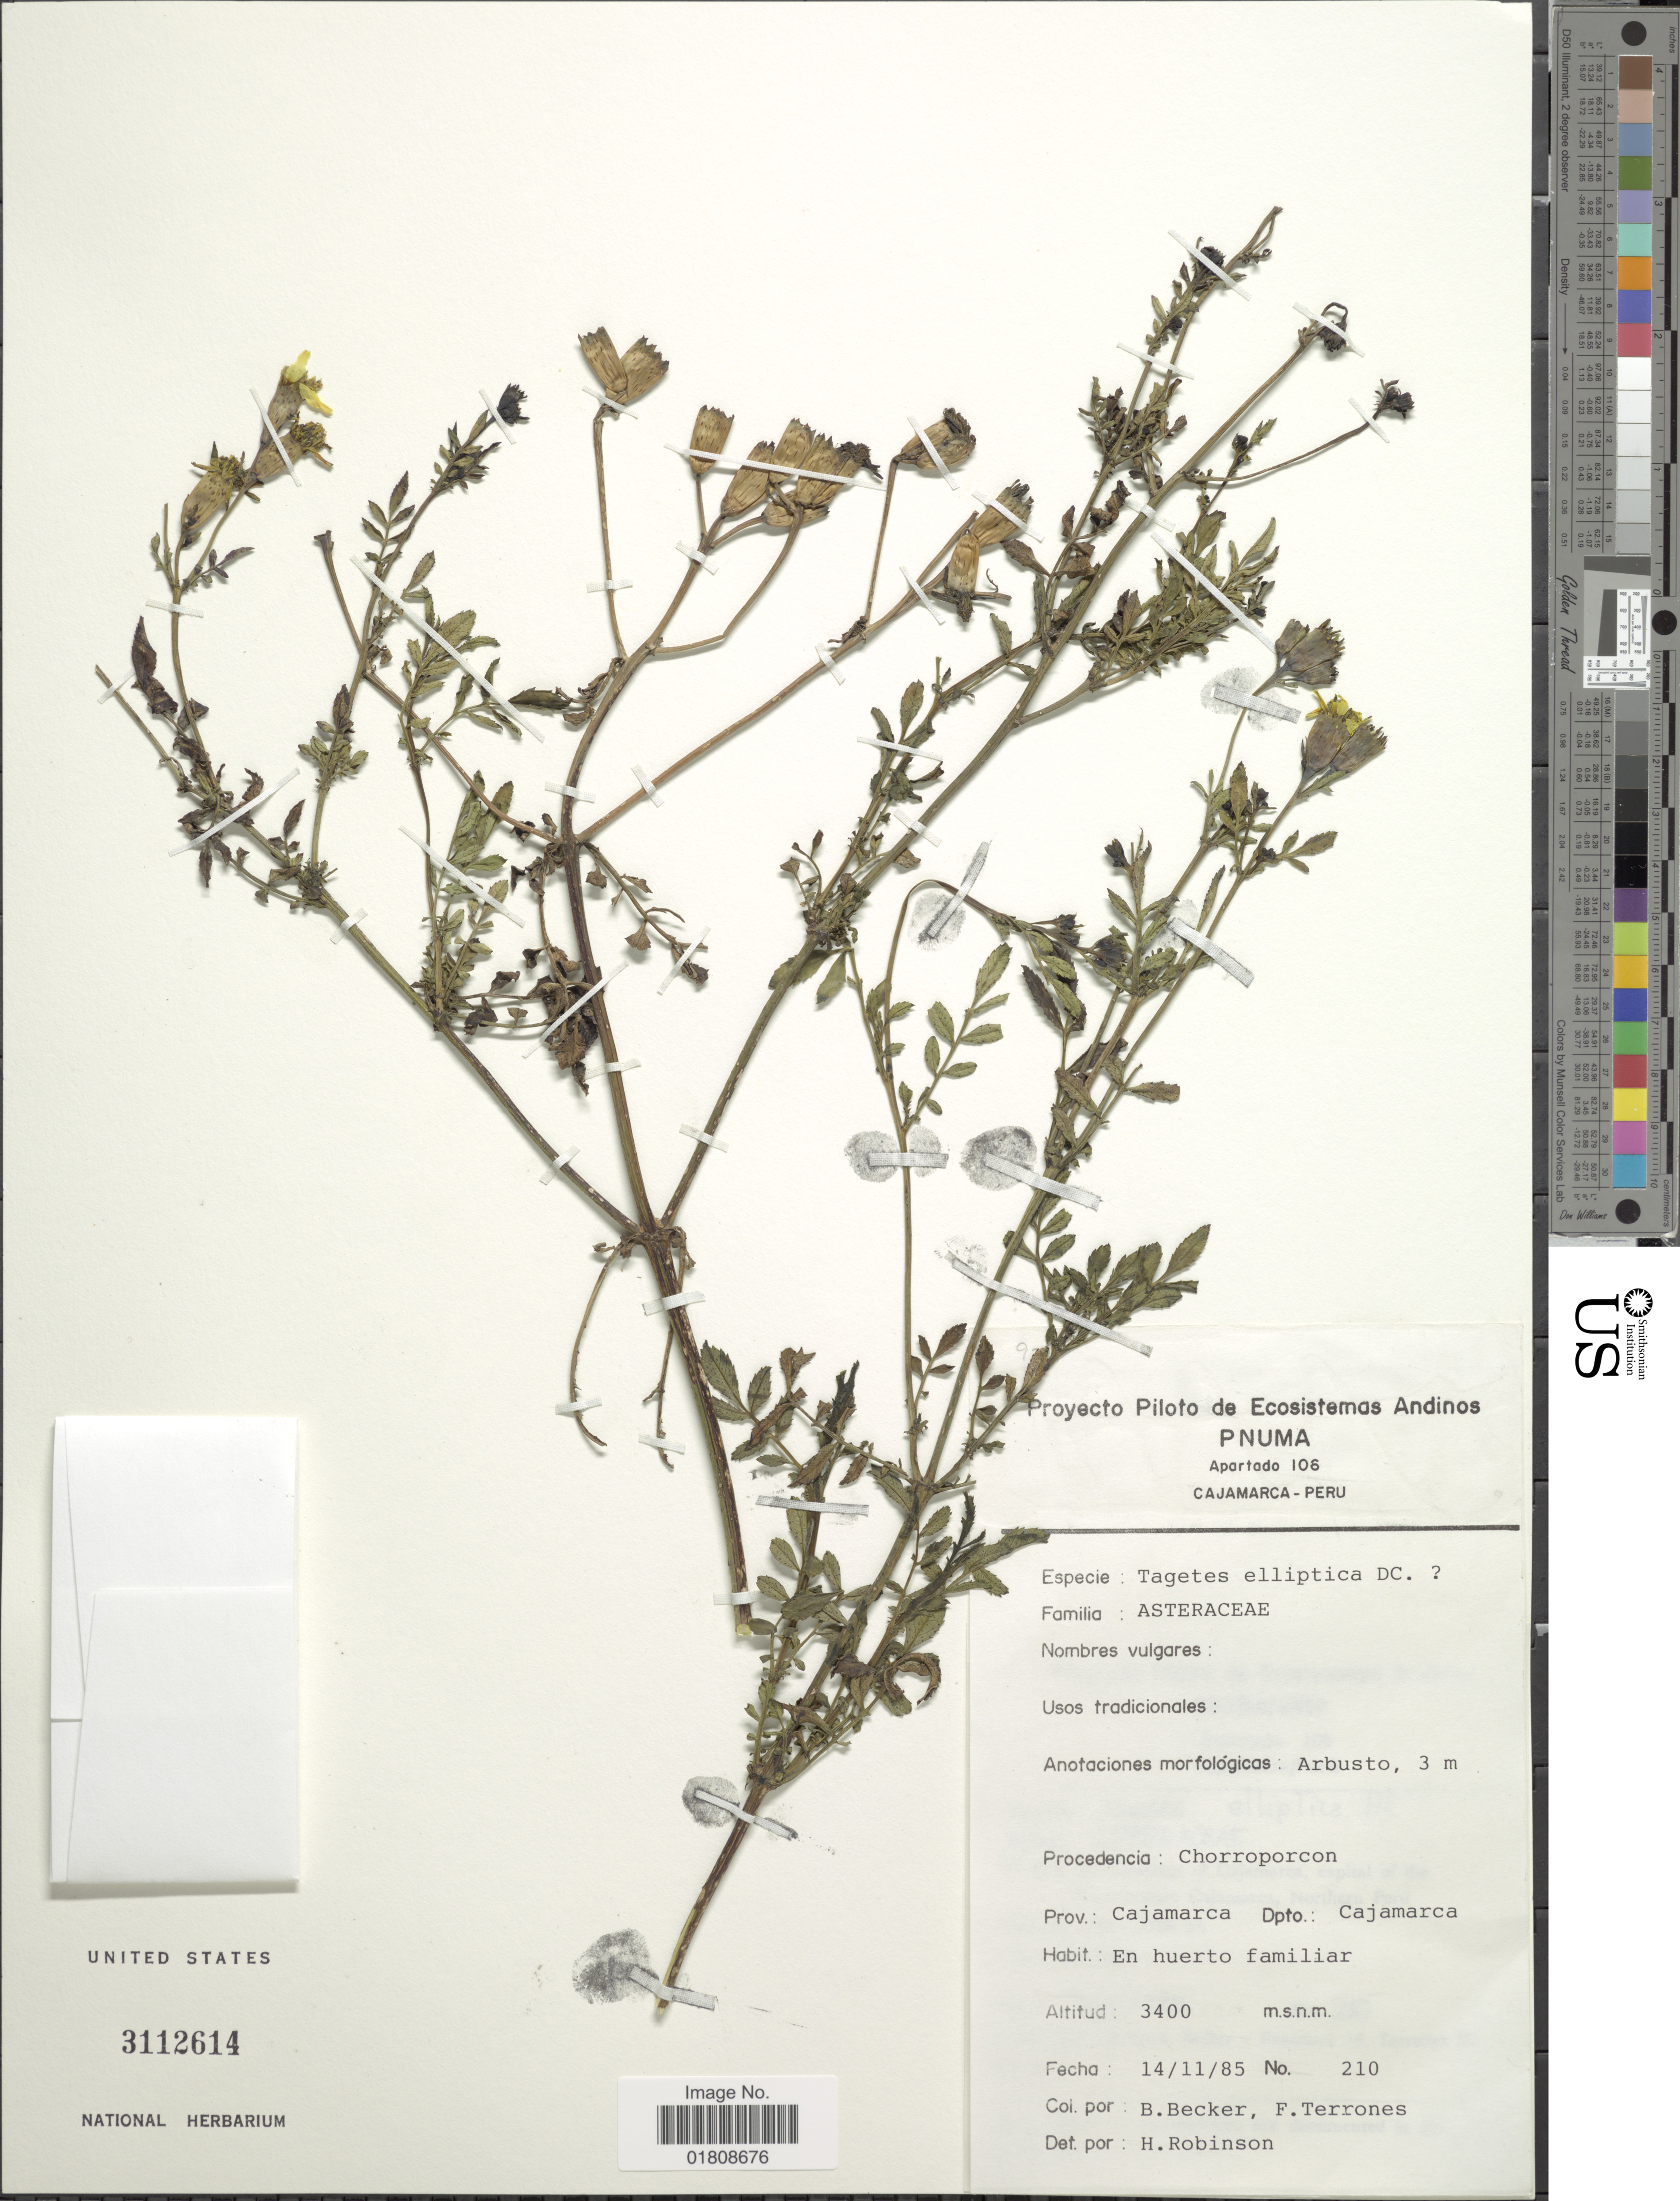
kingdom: Plantae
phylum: Tracheophyta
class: Magnoliopsida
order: Asterales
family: Asteraceae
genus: Tagetes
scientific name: Tagetes elliptica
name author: Sm. in Rees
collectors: B. Becker & F. Terrones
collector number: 210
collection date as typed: Transcribed d/m/y: 14/11/85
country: Peru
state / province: Cajamarca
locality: Chorroporcon, Prov. Cajamarca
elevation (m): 3400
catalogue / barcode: US 3112614